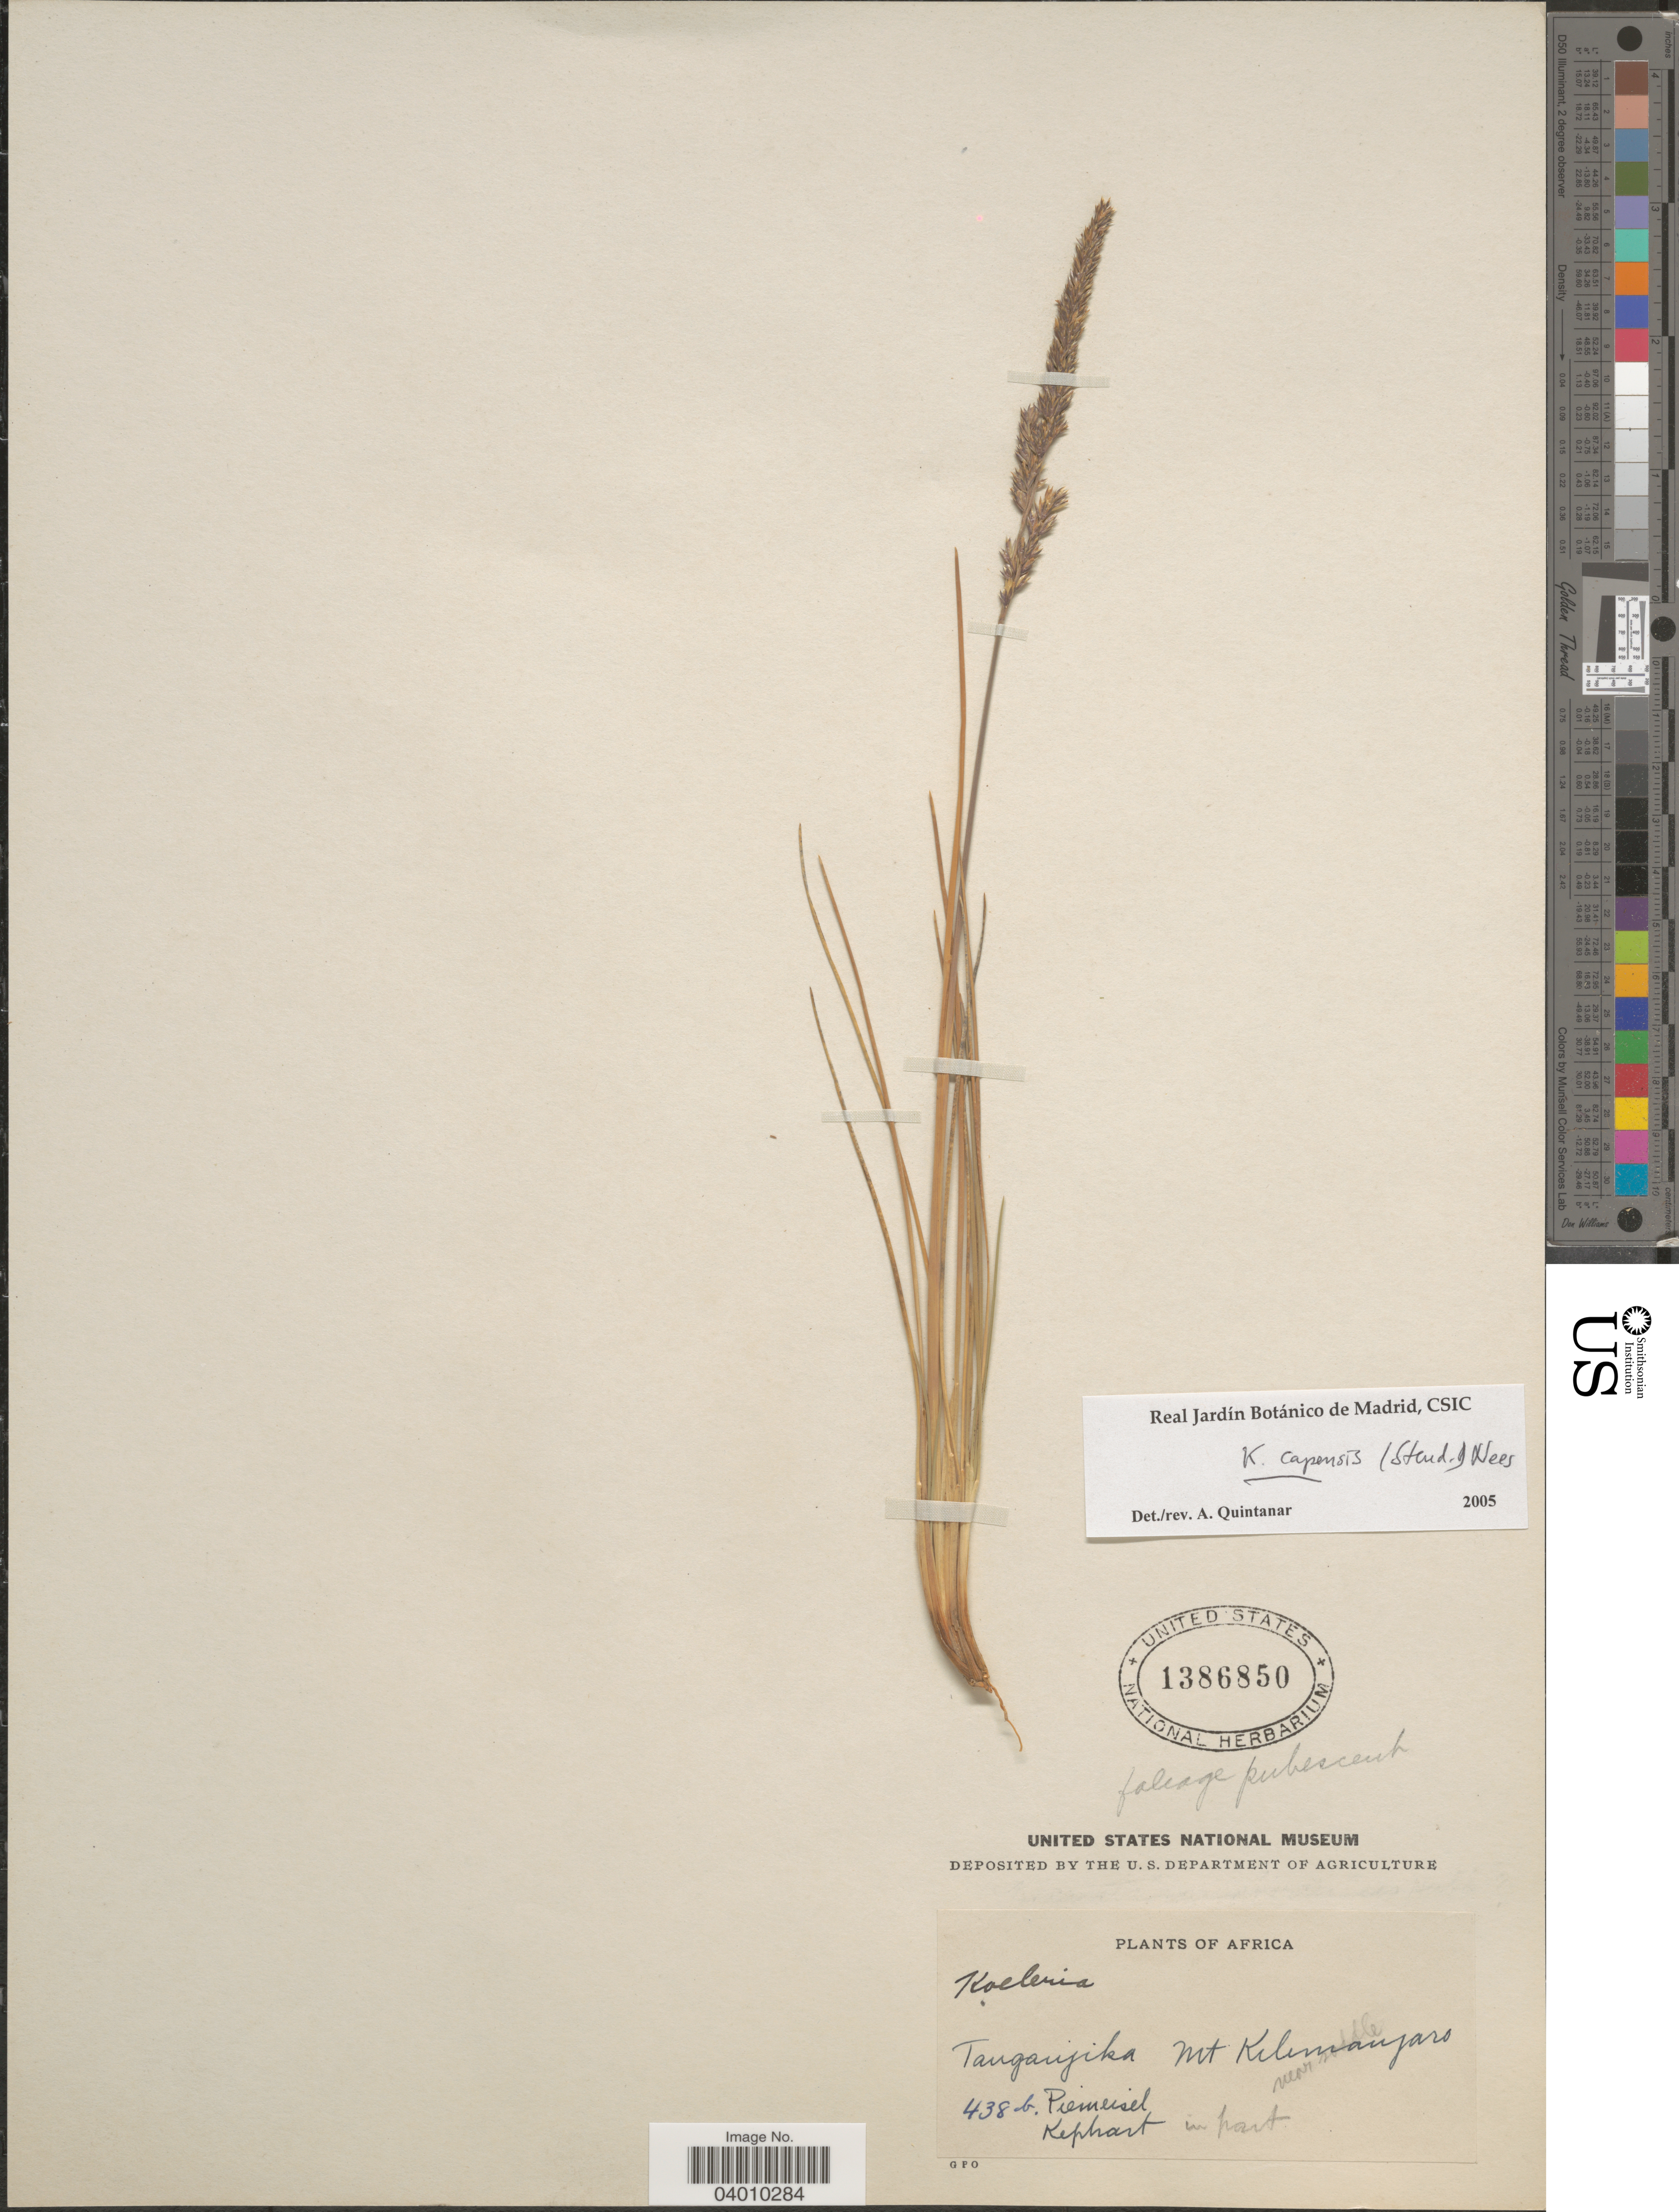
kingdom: Plantae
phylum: Tracheophyta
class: Liliopsida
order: Poales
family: Poaceae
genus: Koeleria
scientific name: Koeleria capensis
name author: (Steud.) Nees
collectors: Piemeisel & Kephart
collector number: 438b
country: Tanzania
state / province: Kilimanjaro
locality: Tanganjika. Mt. Kilimanjaro.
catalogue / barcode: US 1386850